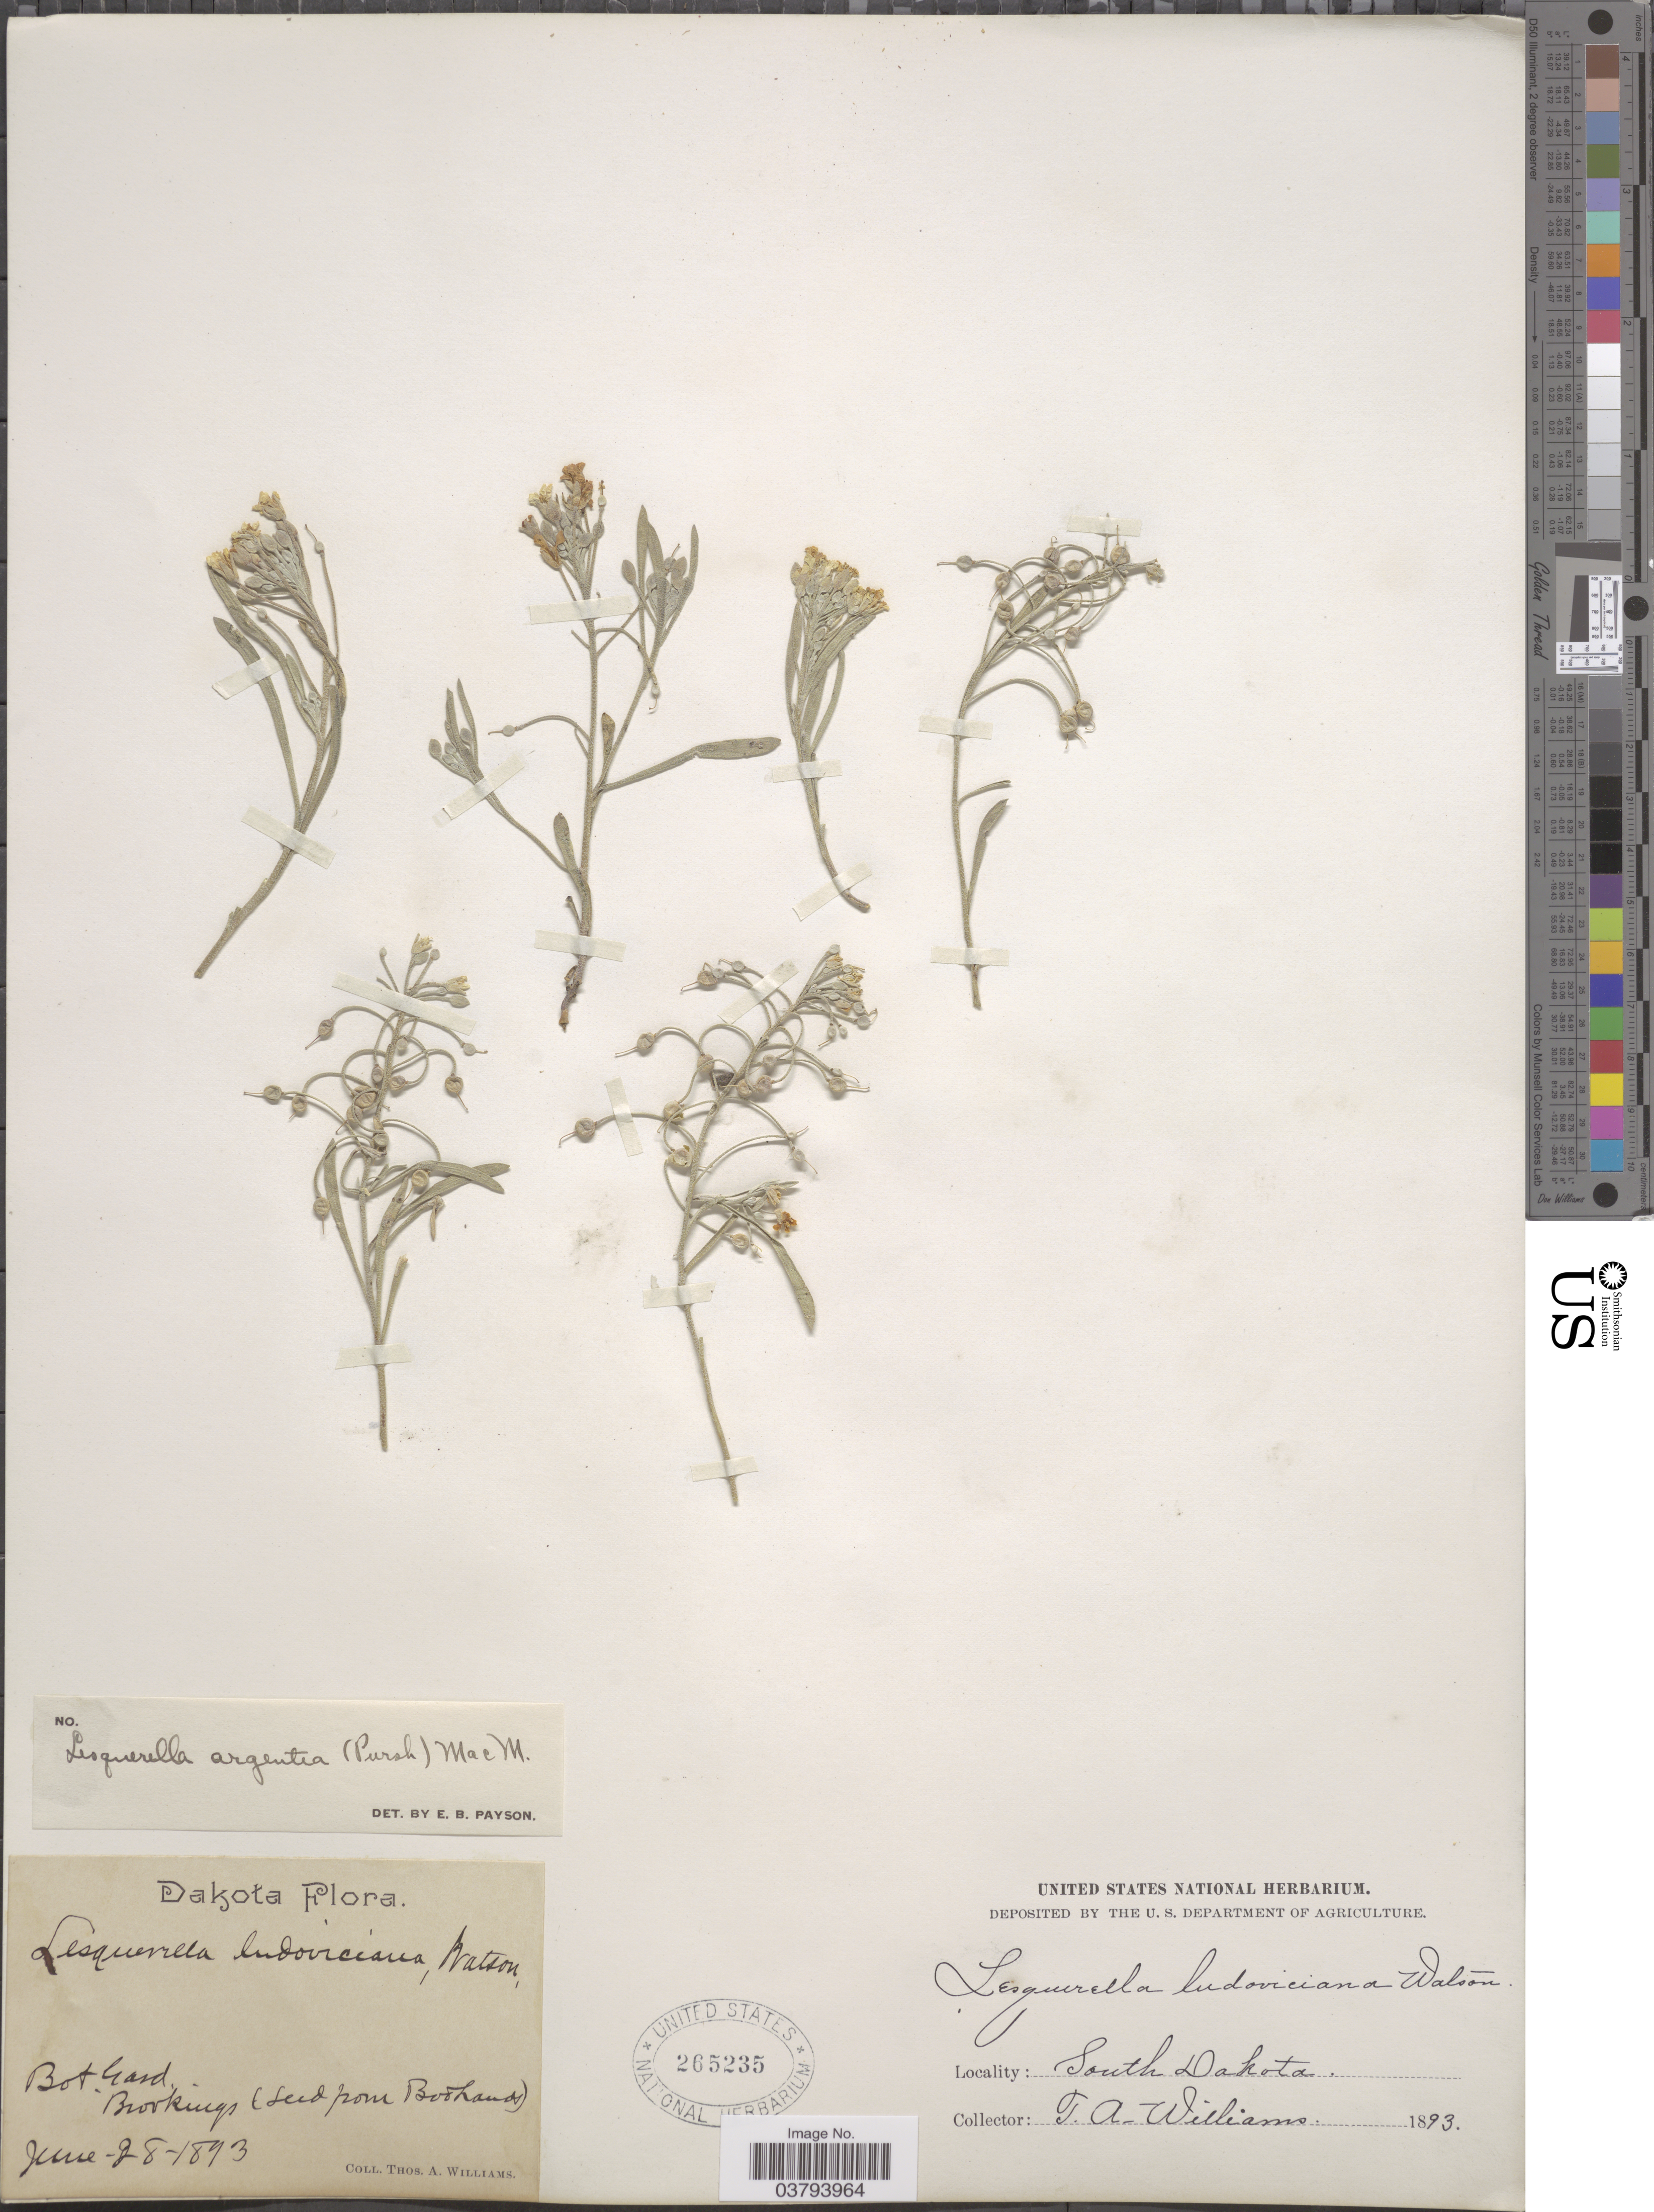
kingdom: Plantae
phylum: Tracheophyta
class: Magnoliopsida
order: Brassicales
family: Brassicaceae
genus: Lesquerella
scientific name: Lesquerella ludoviciana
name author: (Nutt.) S. Watson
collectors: T. A. Williams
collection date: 1893-06-28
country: United States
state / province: South Dakota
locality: Bot. Gard. Brookings.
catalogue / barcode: US 265235